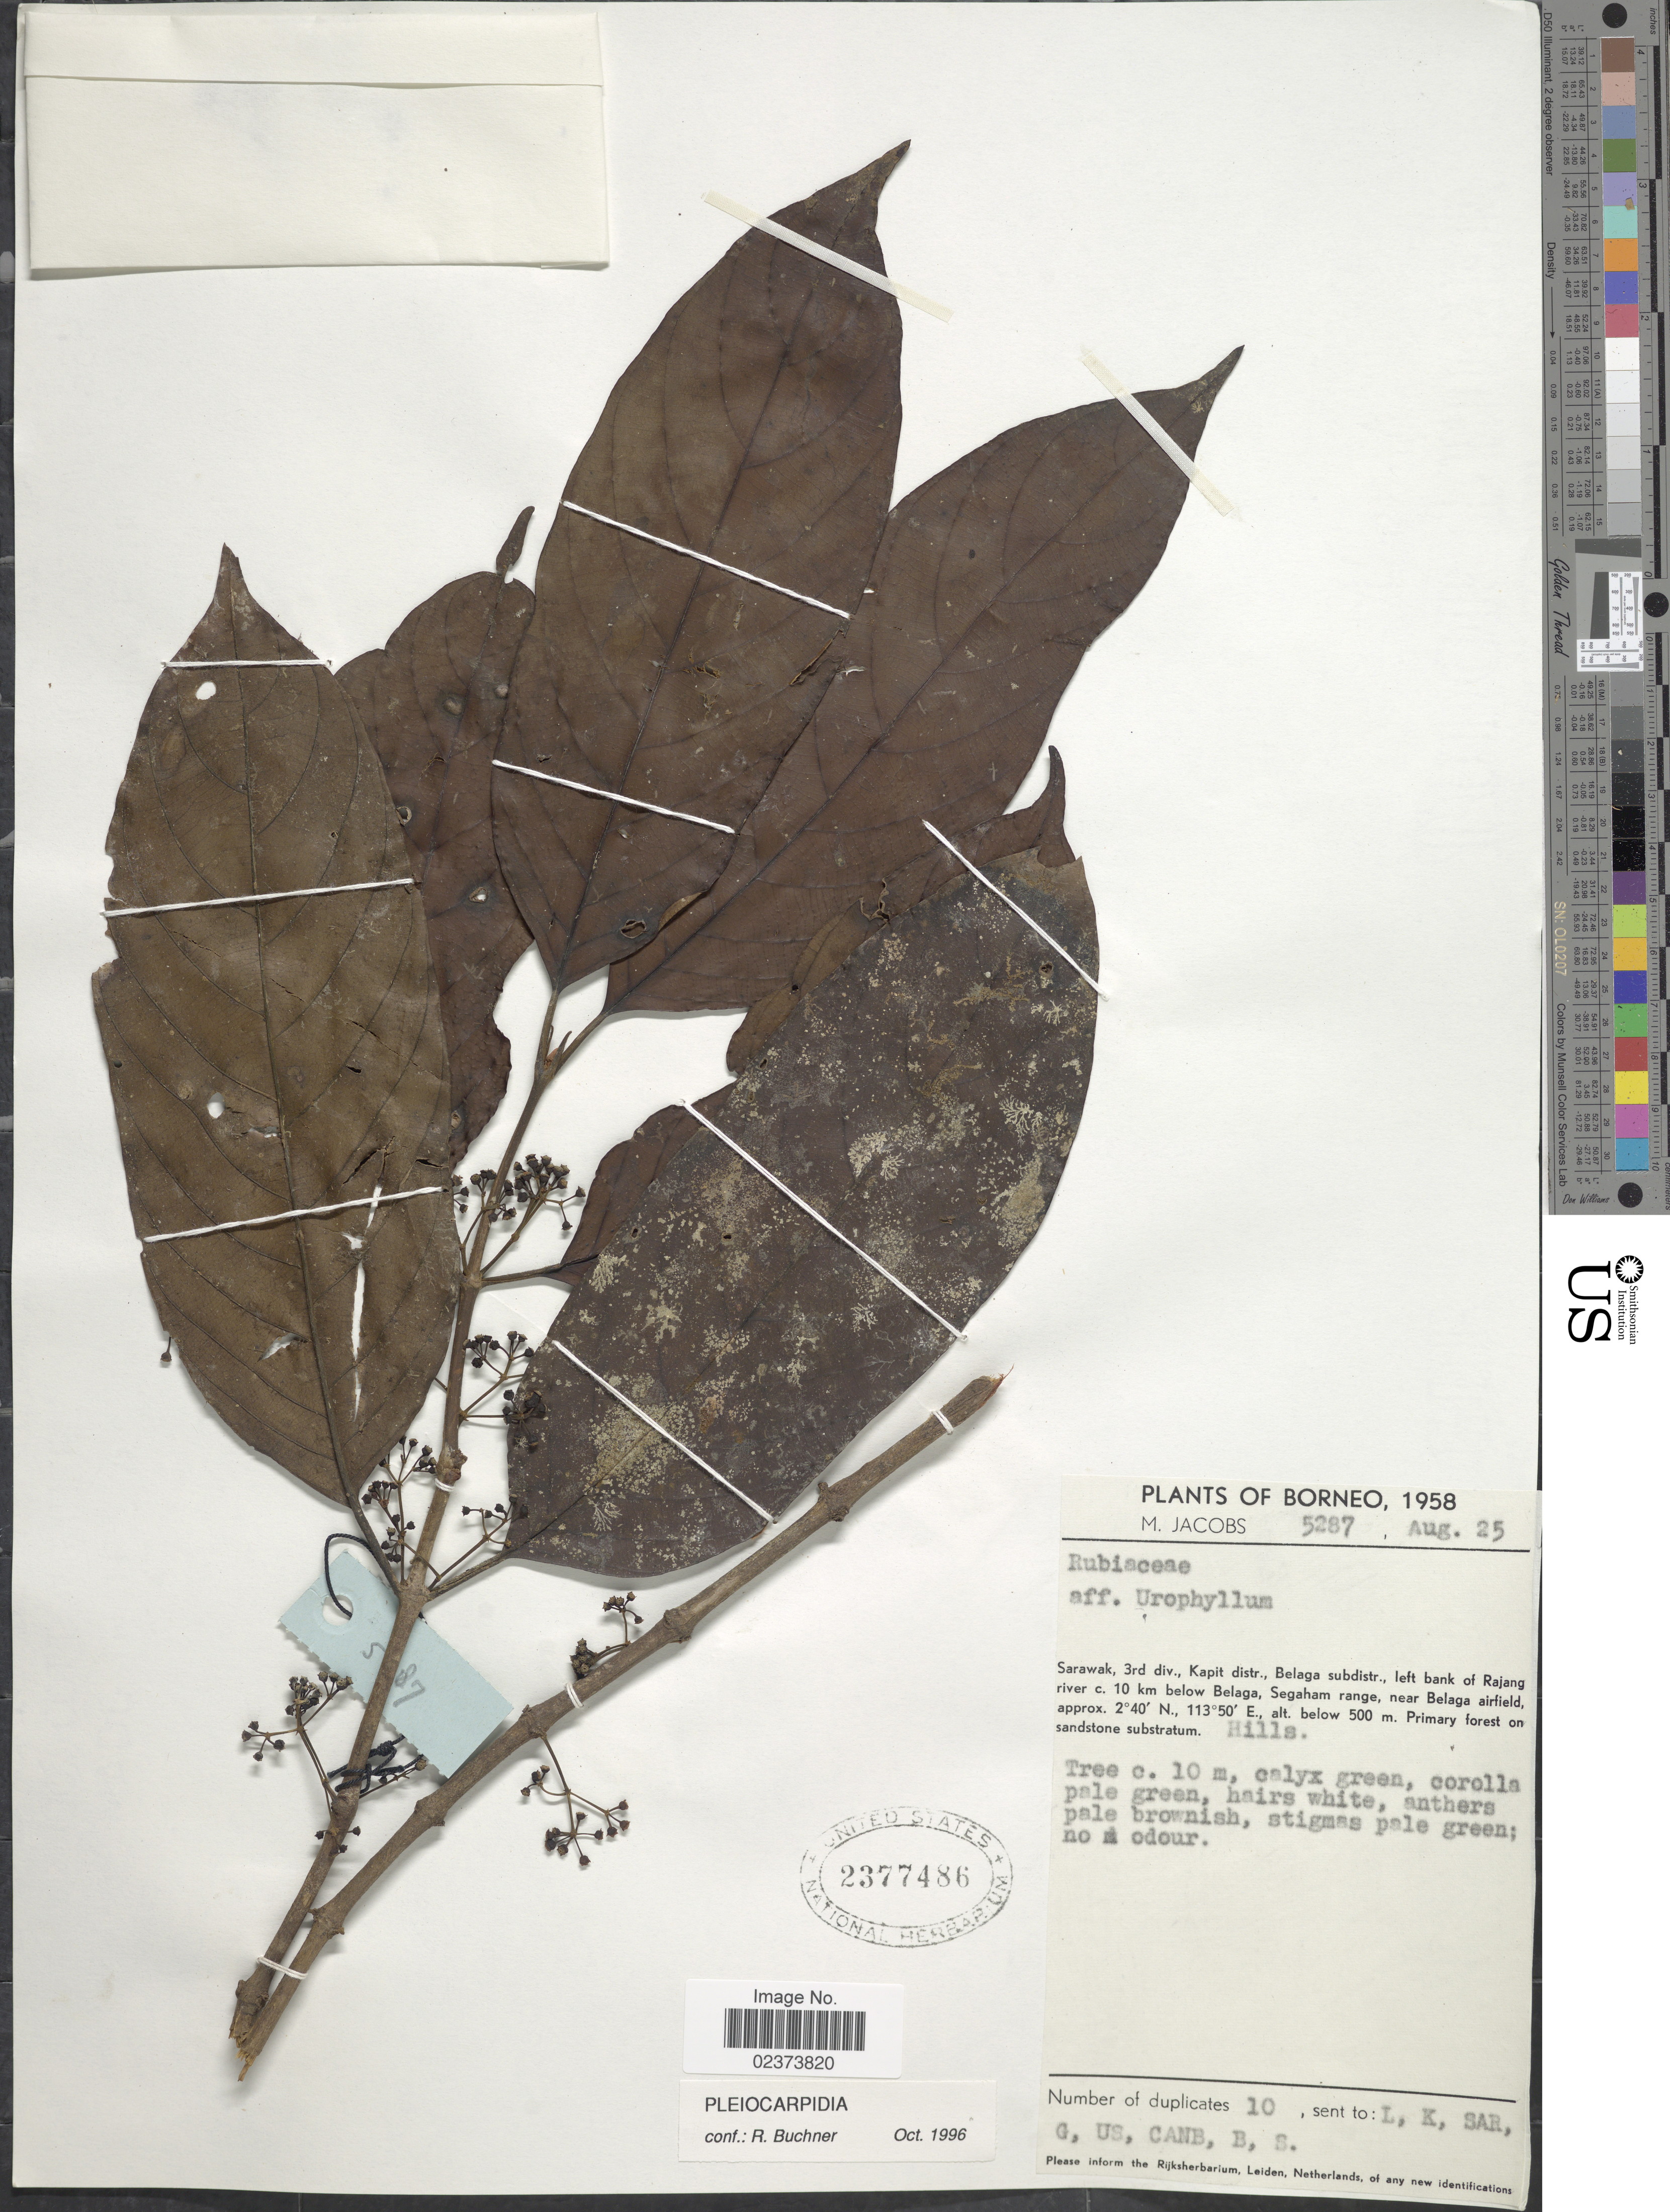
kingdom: Plantae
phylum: Tracheophyta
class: Magnoliopsida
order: Gentianales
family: Rubiaceae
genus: Pleiocarpidia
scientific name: Pleiocarpidia sp.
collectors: M. Jacobs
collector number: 5287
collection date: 1958-08-25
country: Malaysia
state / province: Sarawak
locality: Sarawak, 3rd div., Kapit distr., Belaga subdistr., left bank of Rajang river, 10 km below Belaga, Segaham range, near Belaga airfield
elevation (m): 500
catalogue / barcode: US 2377486